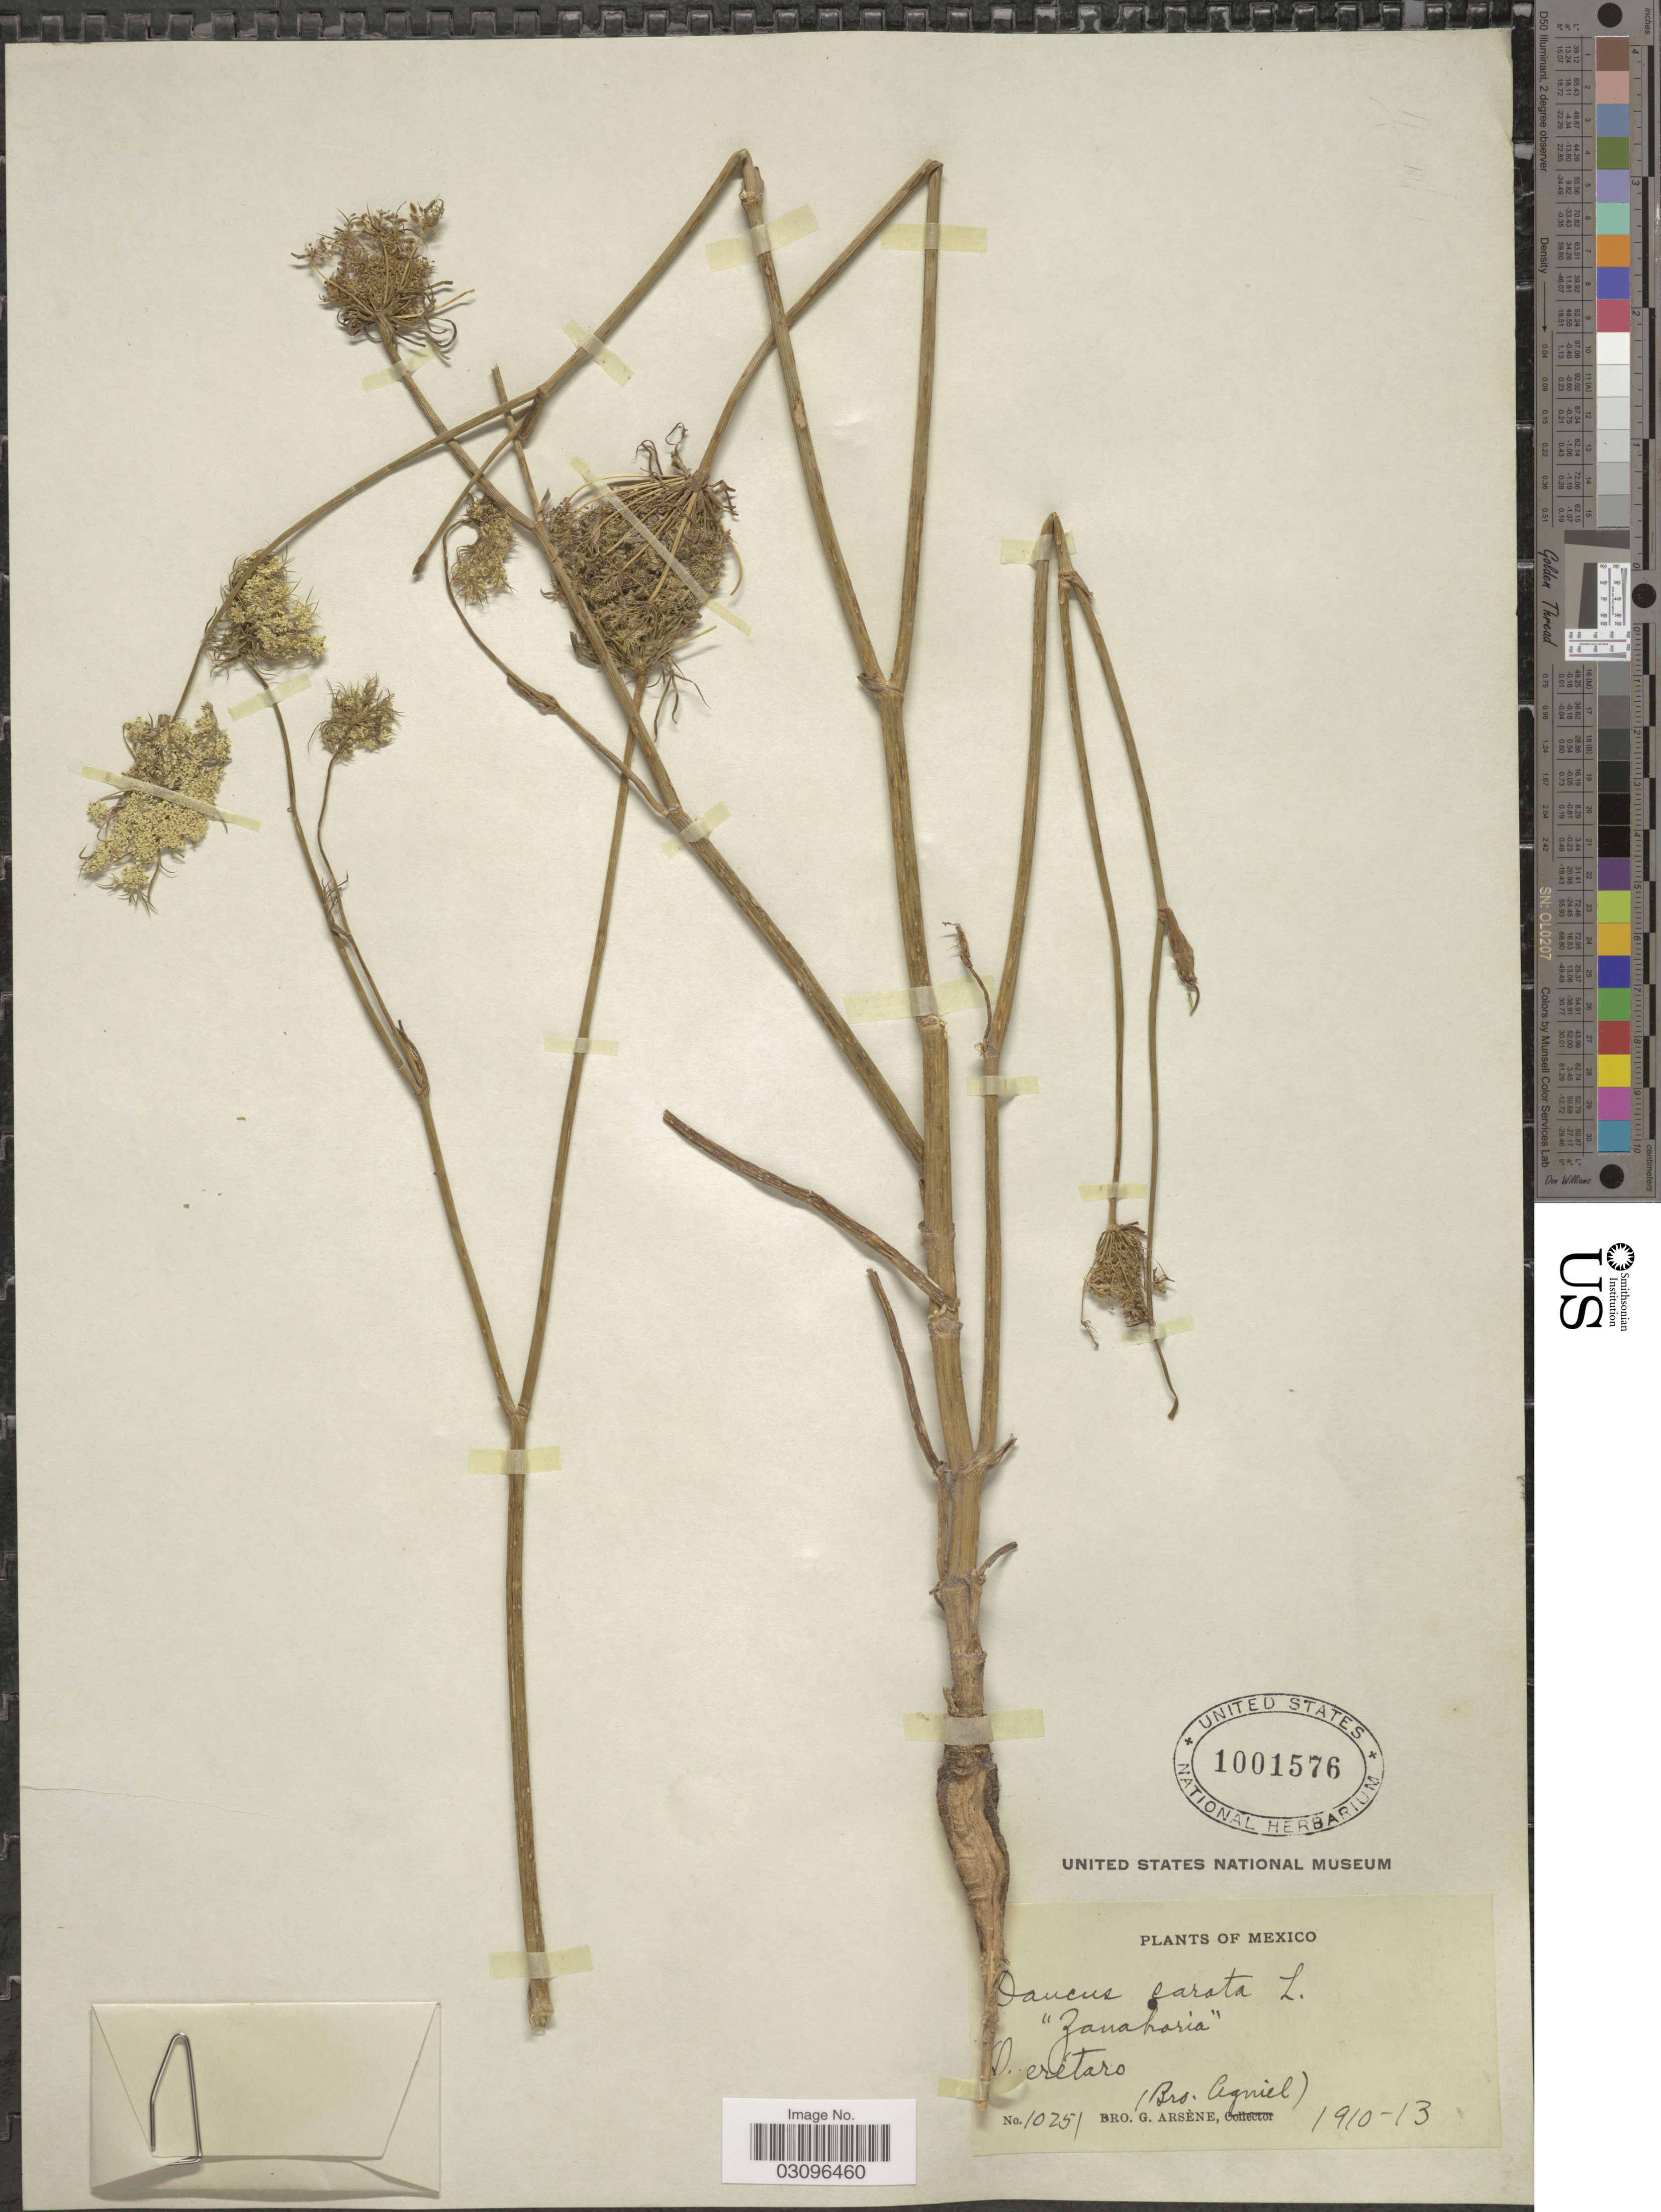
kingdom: Plantae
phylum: Tracheophyta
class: Magnoliopsida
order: Apiales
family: Apiaceae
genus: Daucus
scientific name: Daucus carota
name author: L.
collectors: Bro. G. Arsène & Bro. Agniel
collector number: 10251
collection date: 1910/1913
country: Mexico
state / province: Querétaro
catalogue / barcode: US 1001576